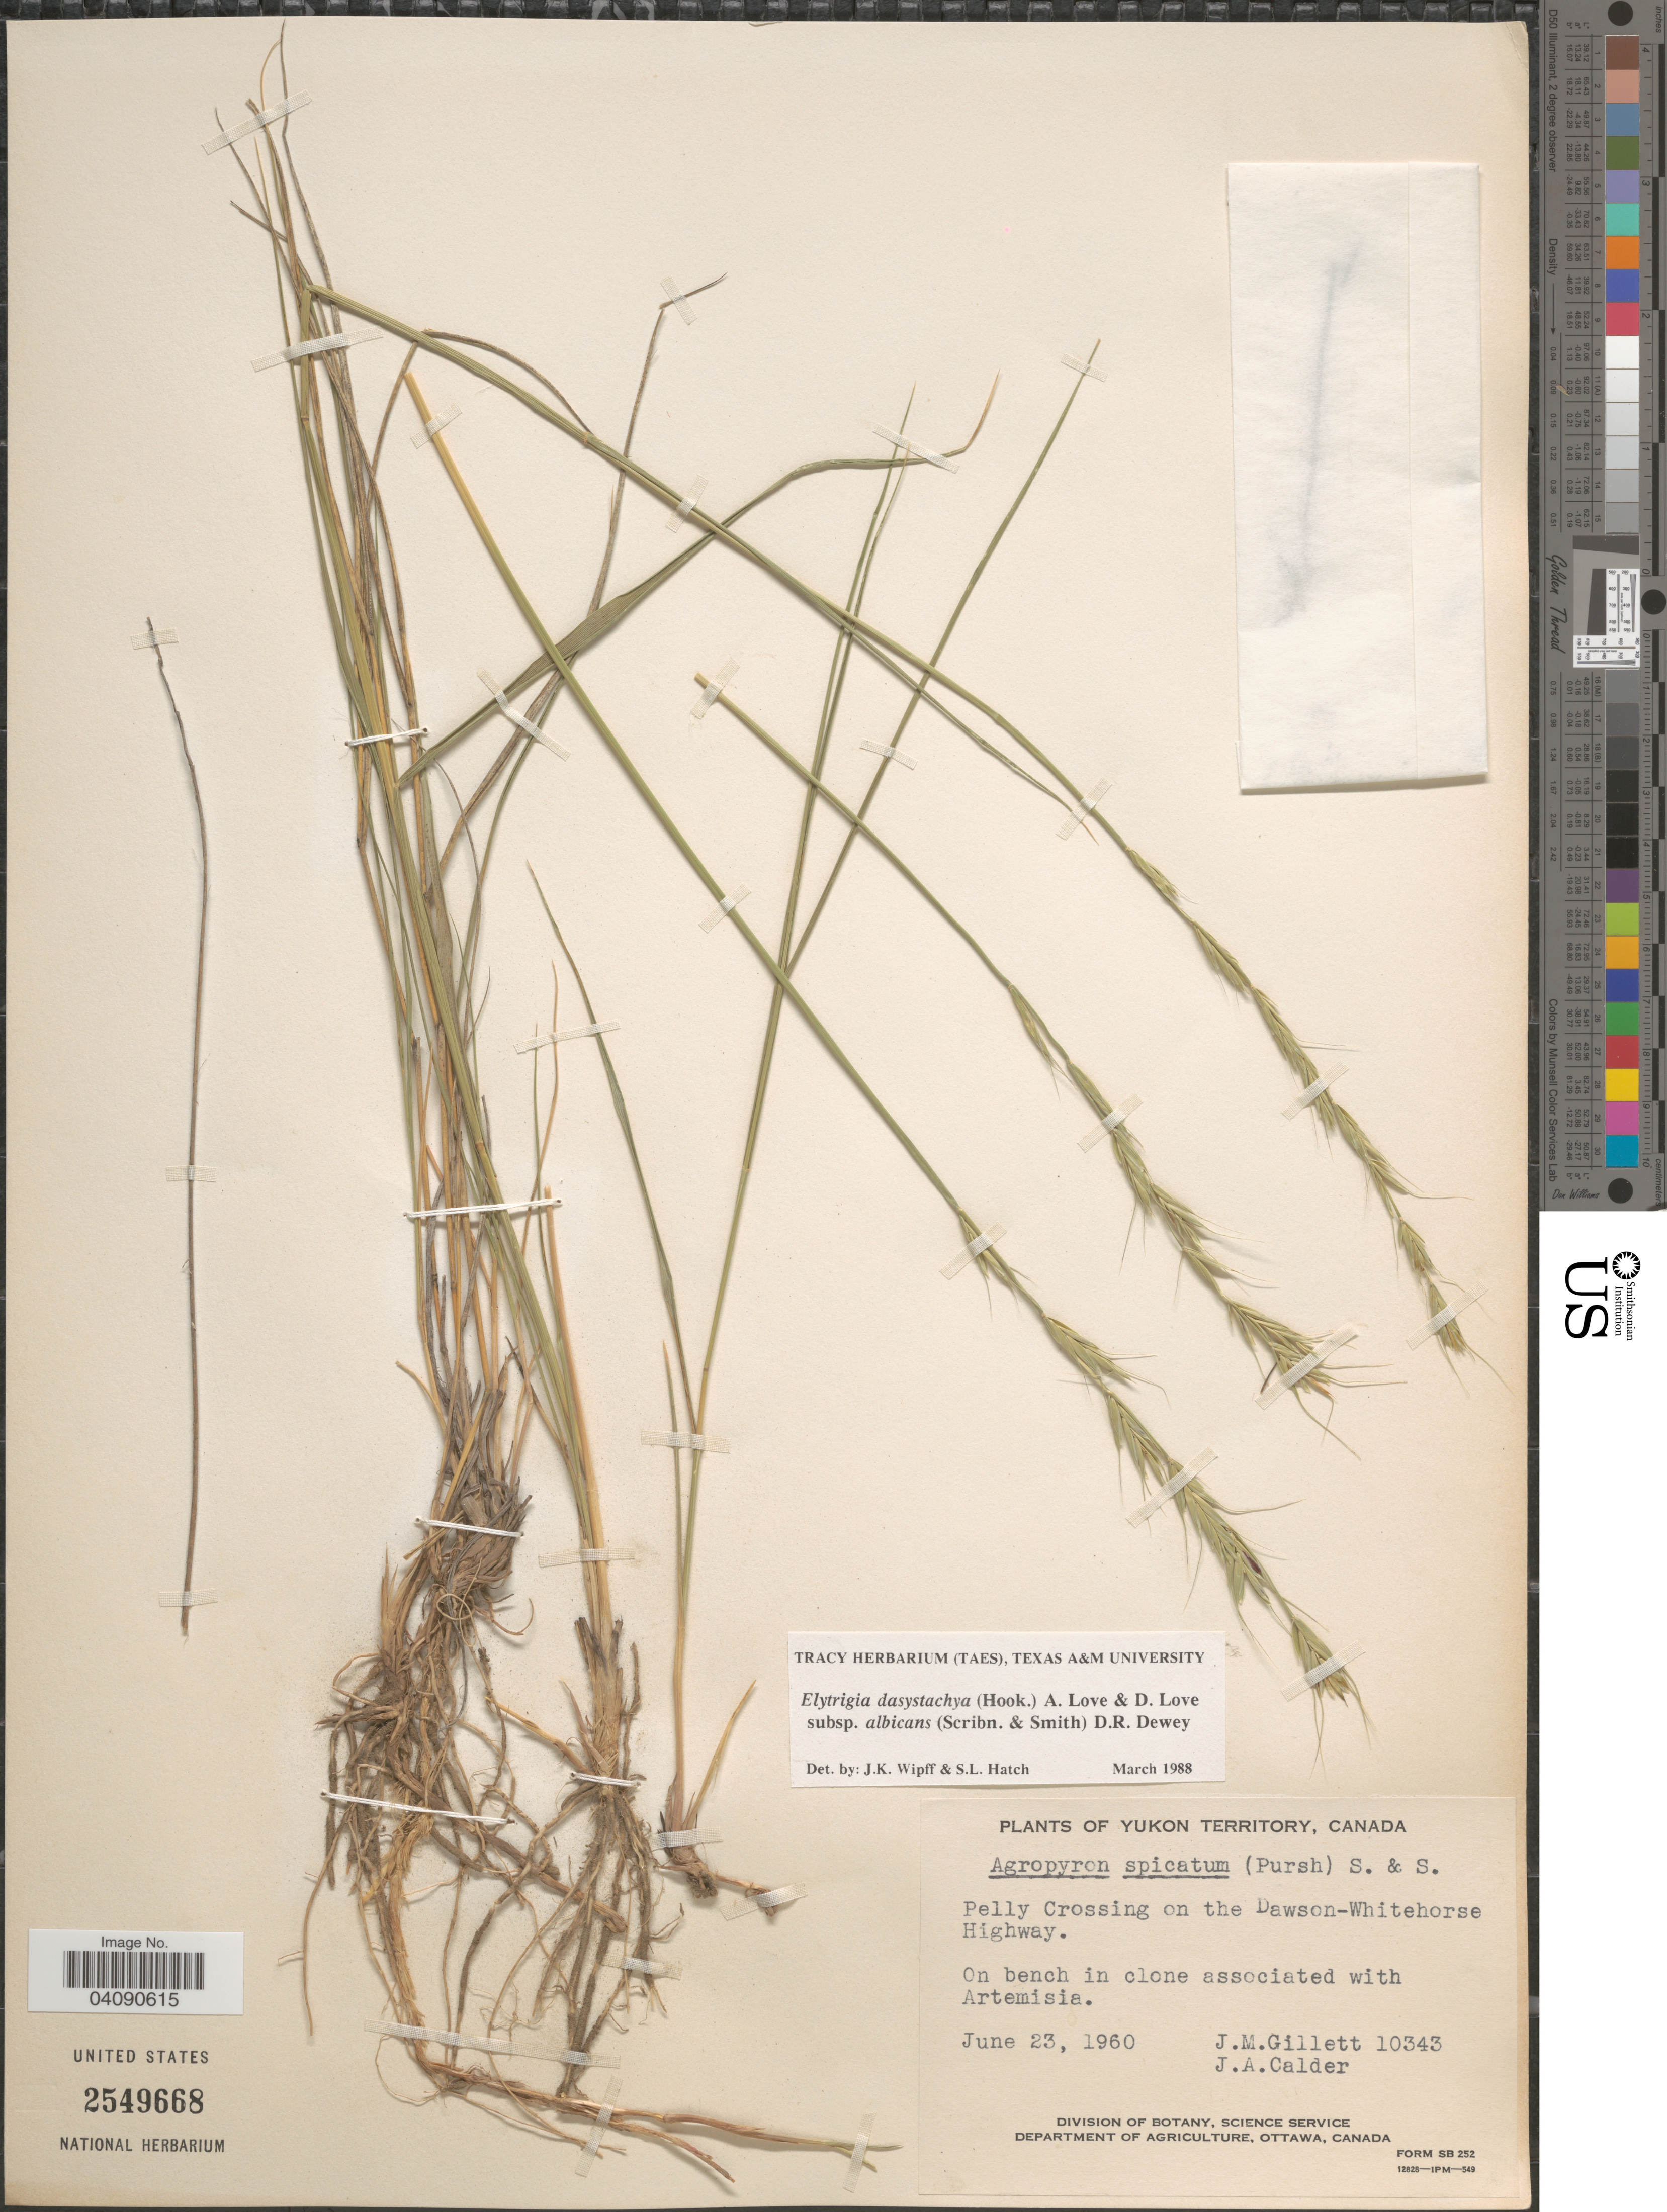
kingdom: Plantae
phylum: Tracheophyta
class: Liliopsida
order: Poales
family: Poaceae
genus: Elymus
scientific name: Elymus albicans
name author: (Scribn. & J.G. Sm.) Á. Löve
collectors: J. M. Gillett & J. A. Calder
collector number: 10343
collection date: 1960-06-23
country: Canada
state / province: Yukon Territory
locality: Pelly Crossing on the Dawson-Whitehorse Highway.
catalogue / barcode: US 2549668